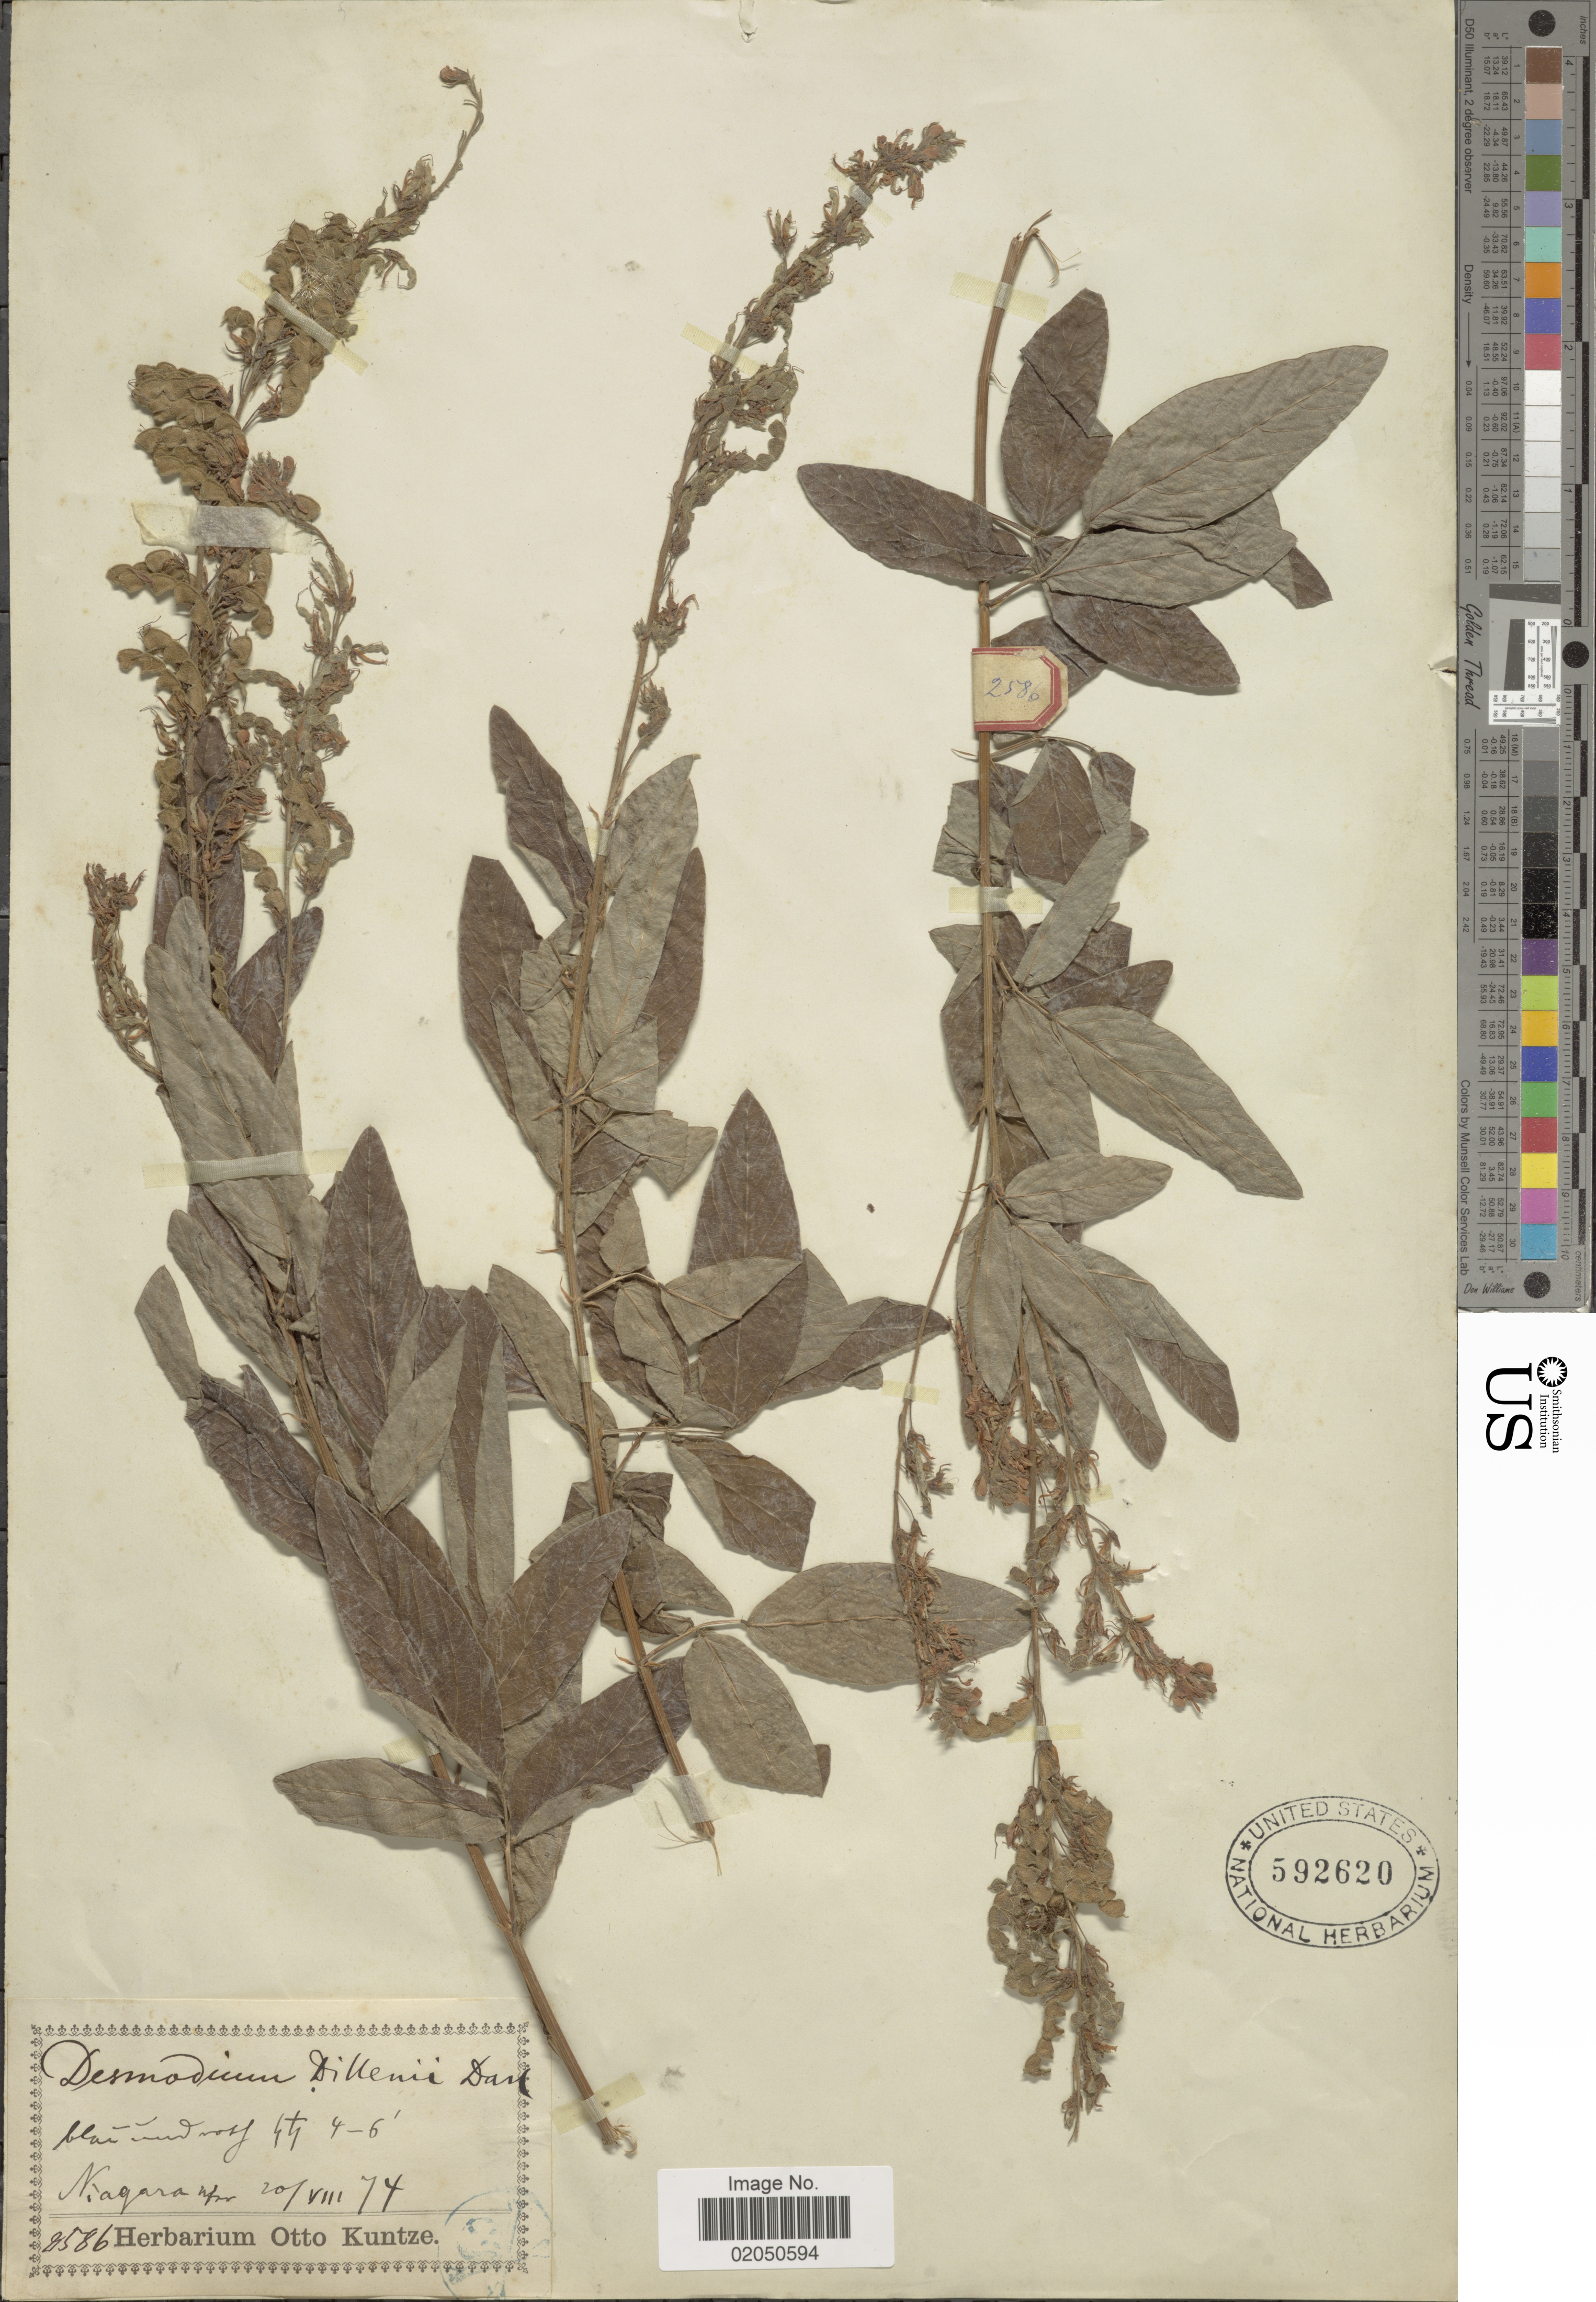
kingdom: Plantae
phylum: Tracheophyta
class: Magnoliopsida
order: Fabales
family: Fabaceae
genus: Desmodium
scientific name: Desmodium glabellum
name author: (Michx.) DC.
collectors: ex herb. Otto Kuntze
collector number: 2586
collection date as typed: Transcribed d/m/y: 20/8/74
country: United States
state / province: New York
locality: Niagara.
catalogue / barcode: US 592620